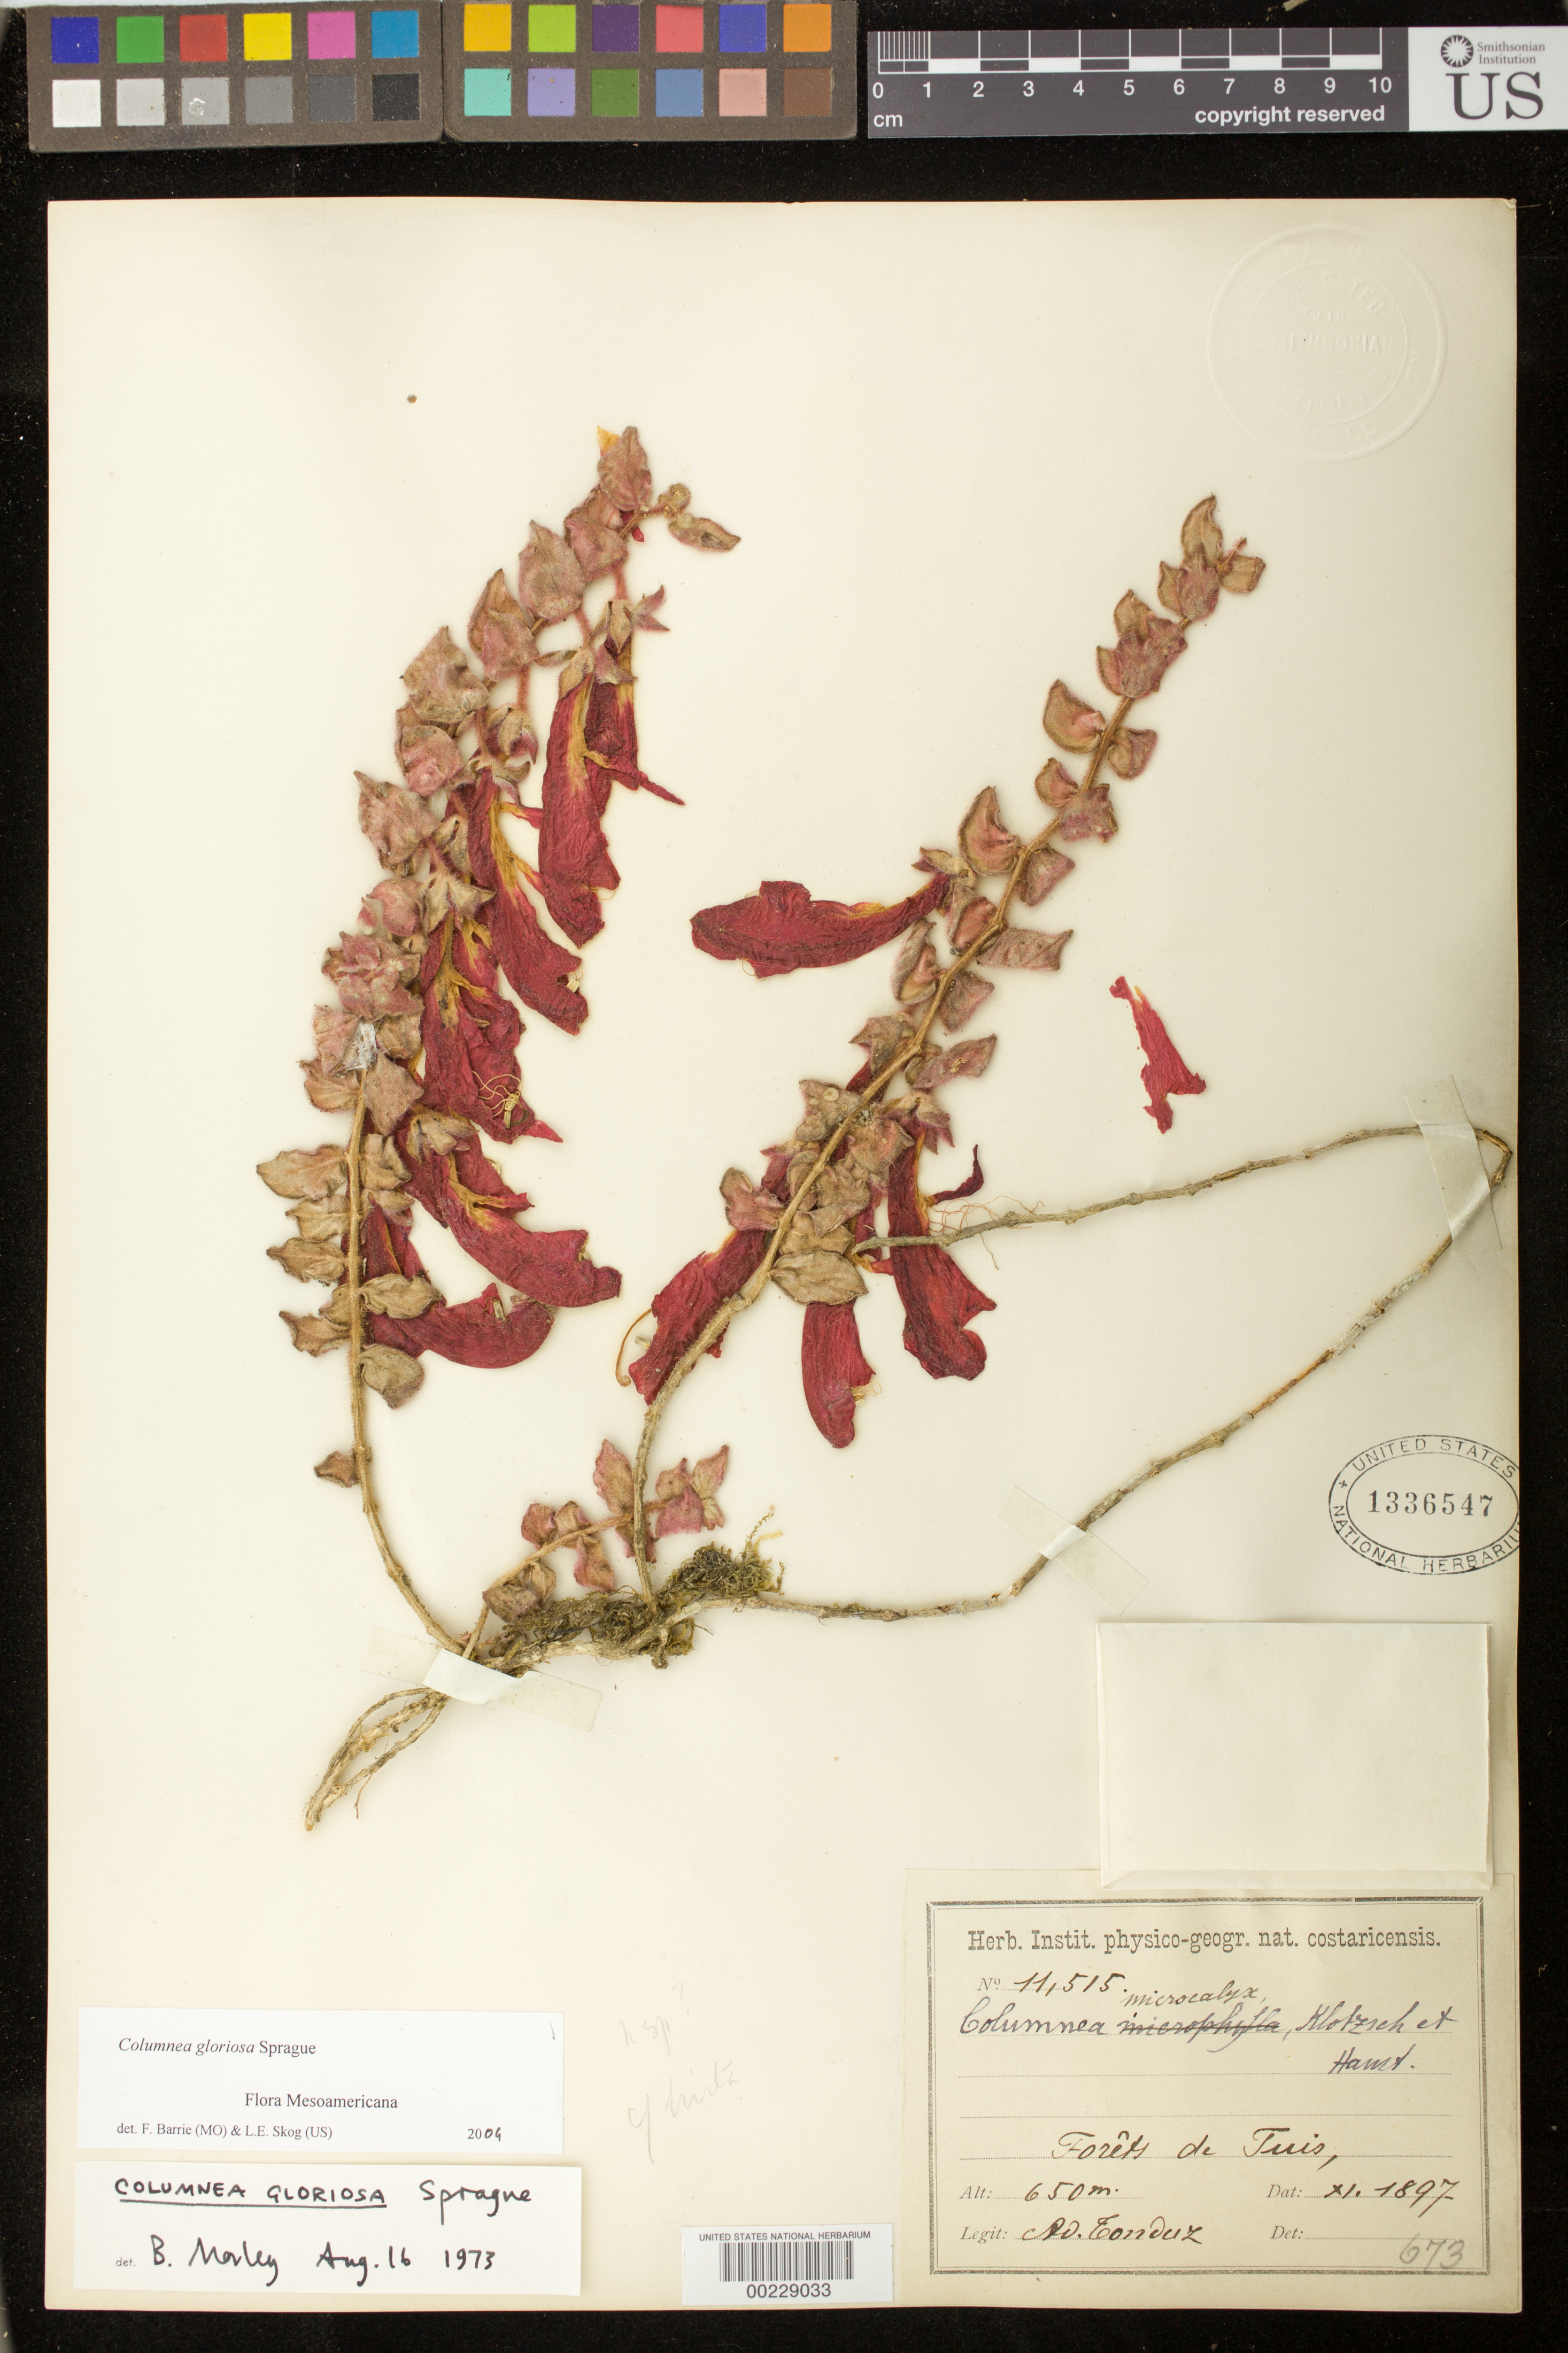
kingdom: Plantae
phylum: Tracheophyta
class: Magnoliopsida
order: Lamiales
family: Gesneriaceae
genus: Columnea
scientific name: Columnea gloriosa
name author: Sprague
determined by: Barrie, F. R.; Skog, Laurence E.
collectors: A. Tonduz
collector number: HNC 11515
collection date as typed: Nov 1897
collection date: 1897-11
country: Costa Rica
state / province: Cartago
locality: Forêts de Tuis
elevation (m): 650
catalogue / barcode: US 1336547